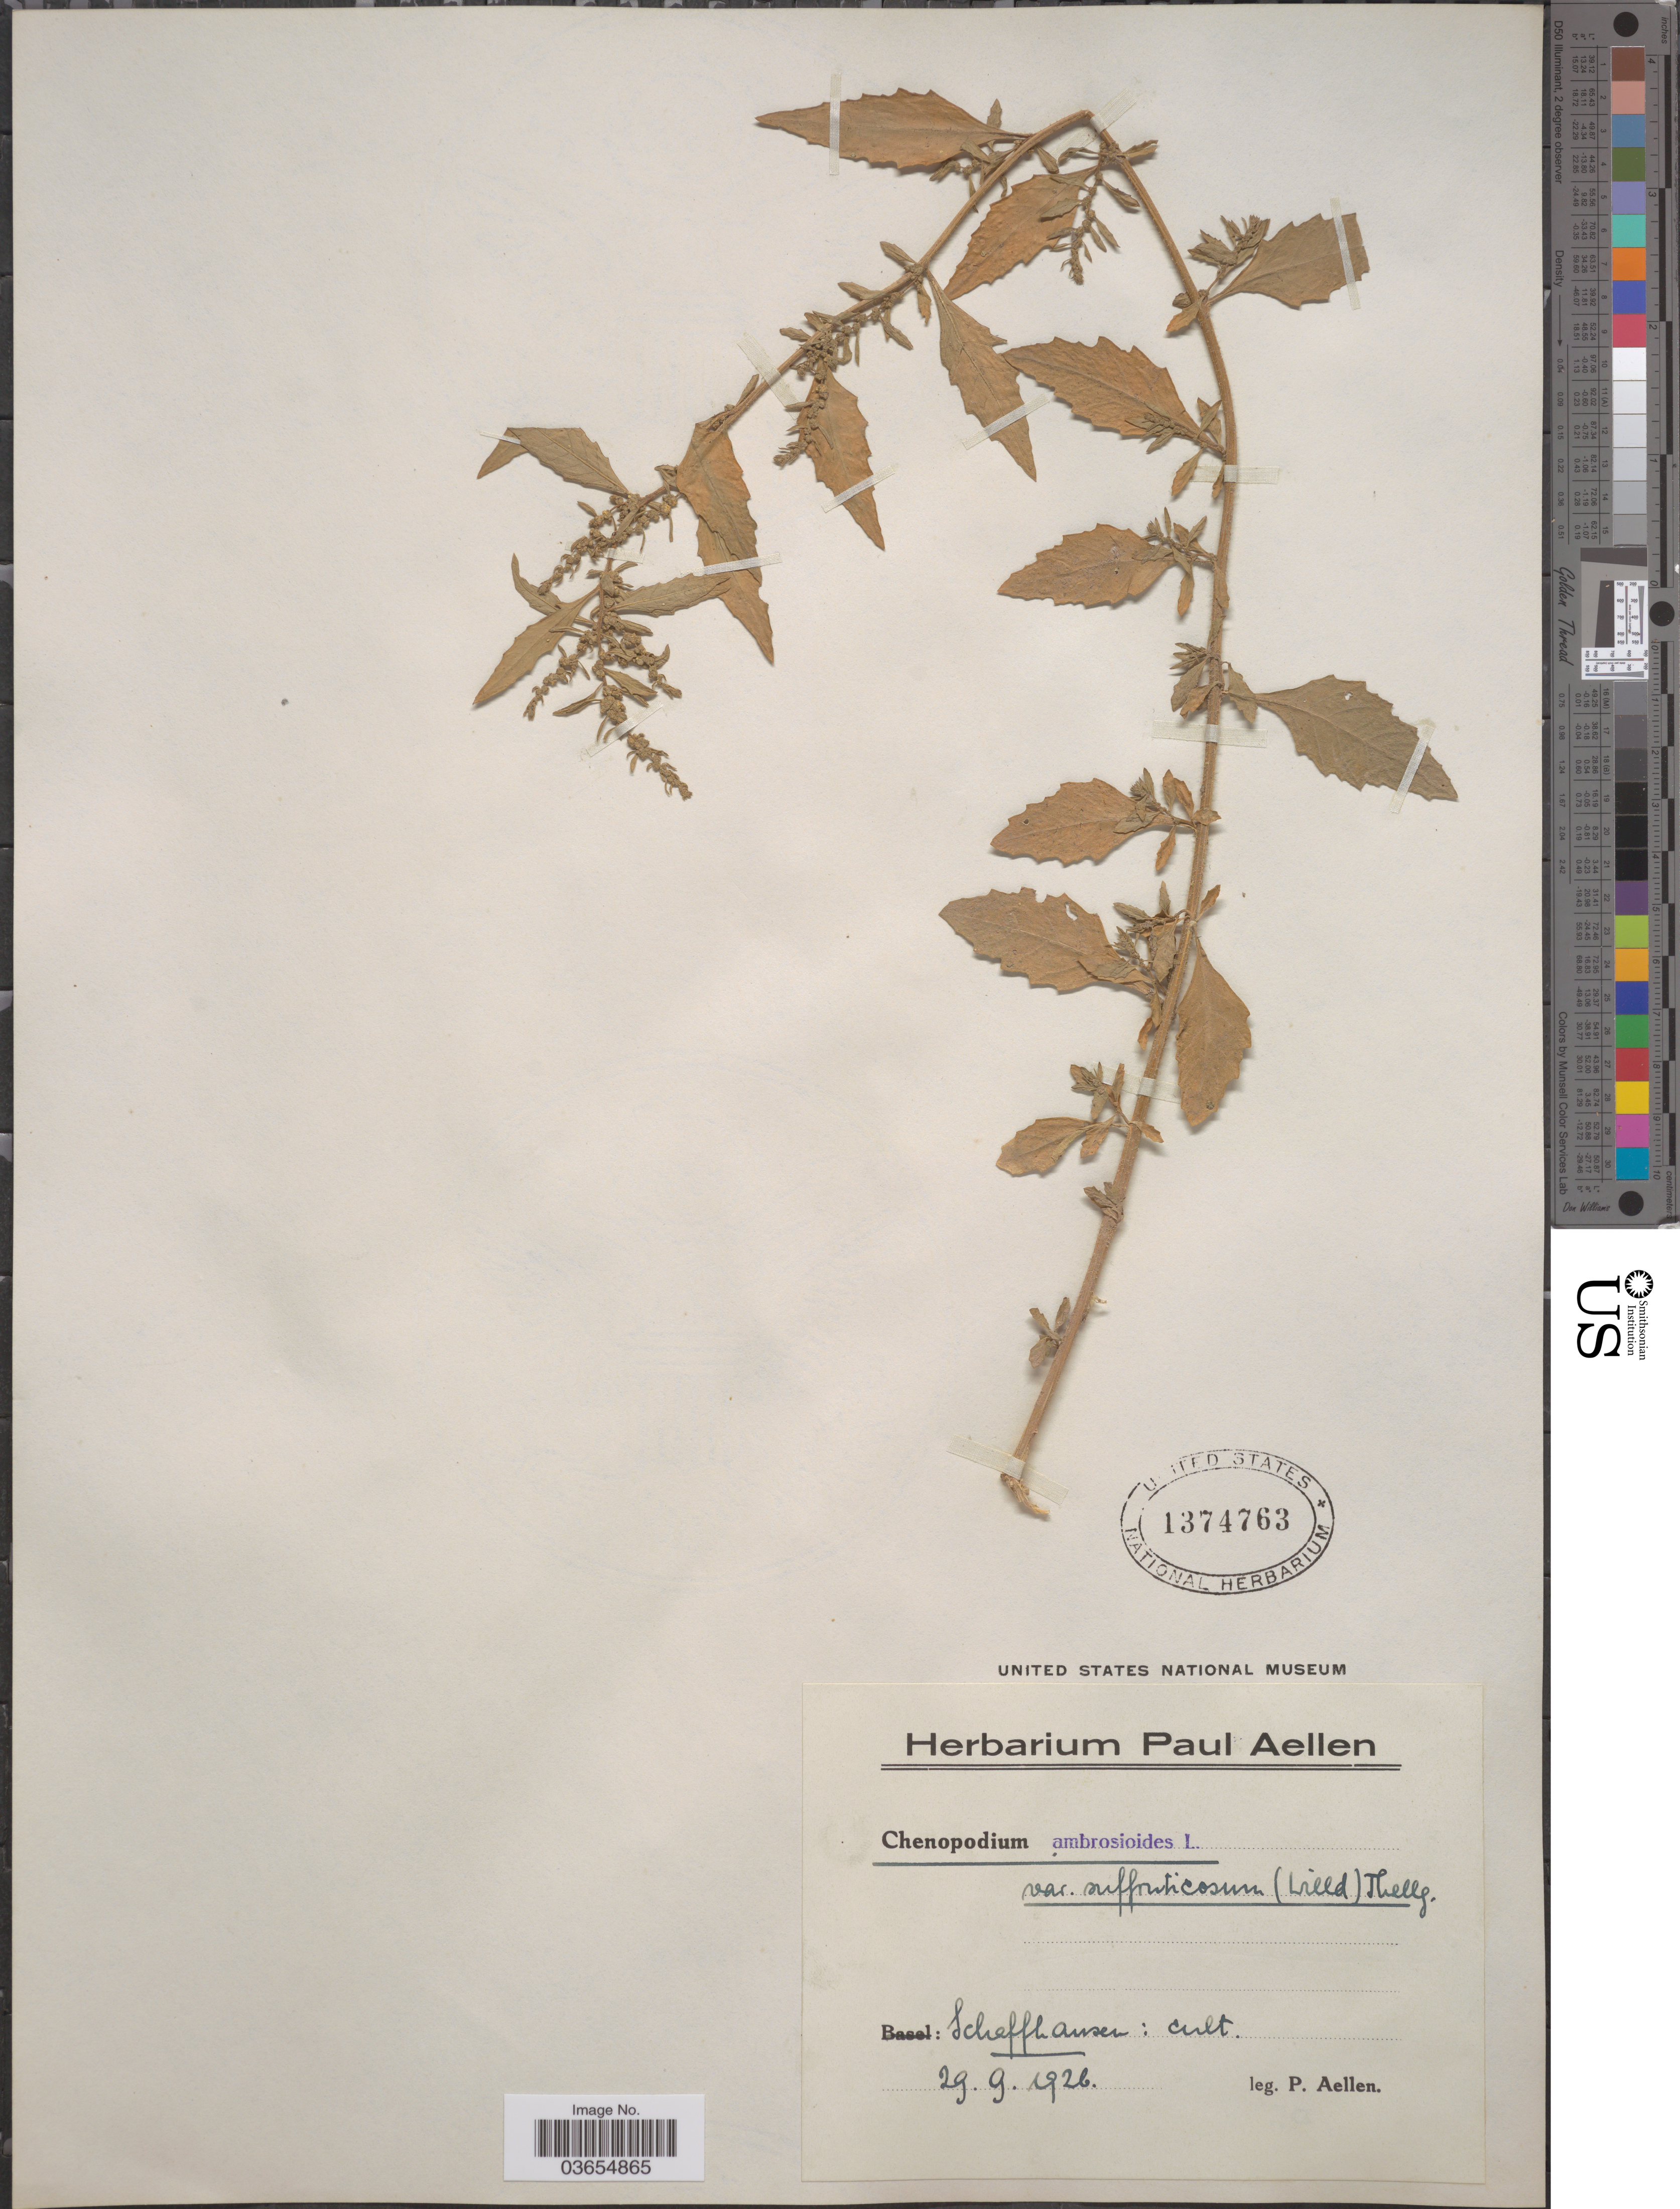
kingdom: Plantae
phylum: Tracheophyta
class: Magnoliopsida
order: Caryophyllales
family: Amaranthaceae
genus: Chenopodium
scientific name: Chenopodium ambrosioides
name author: L.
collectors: P. Aellen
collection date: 1926-09-29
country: Switzerland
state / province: Schaffhausen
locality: Cult.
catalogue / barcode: US 1374763